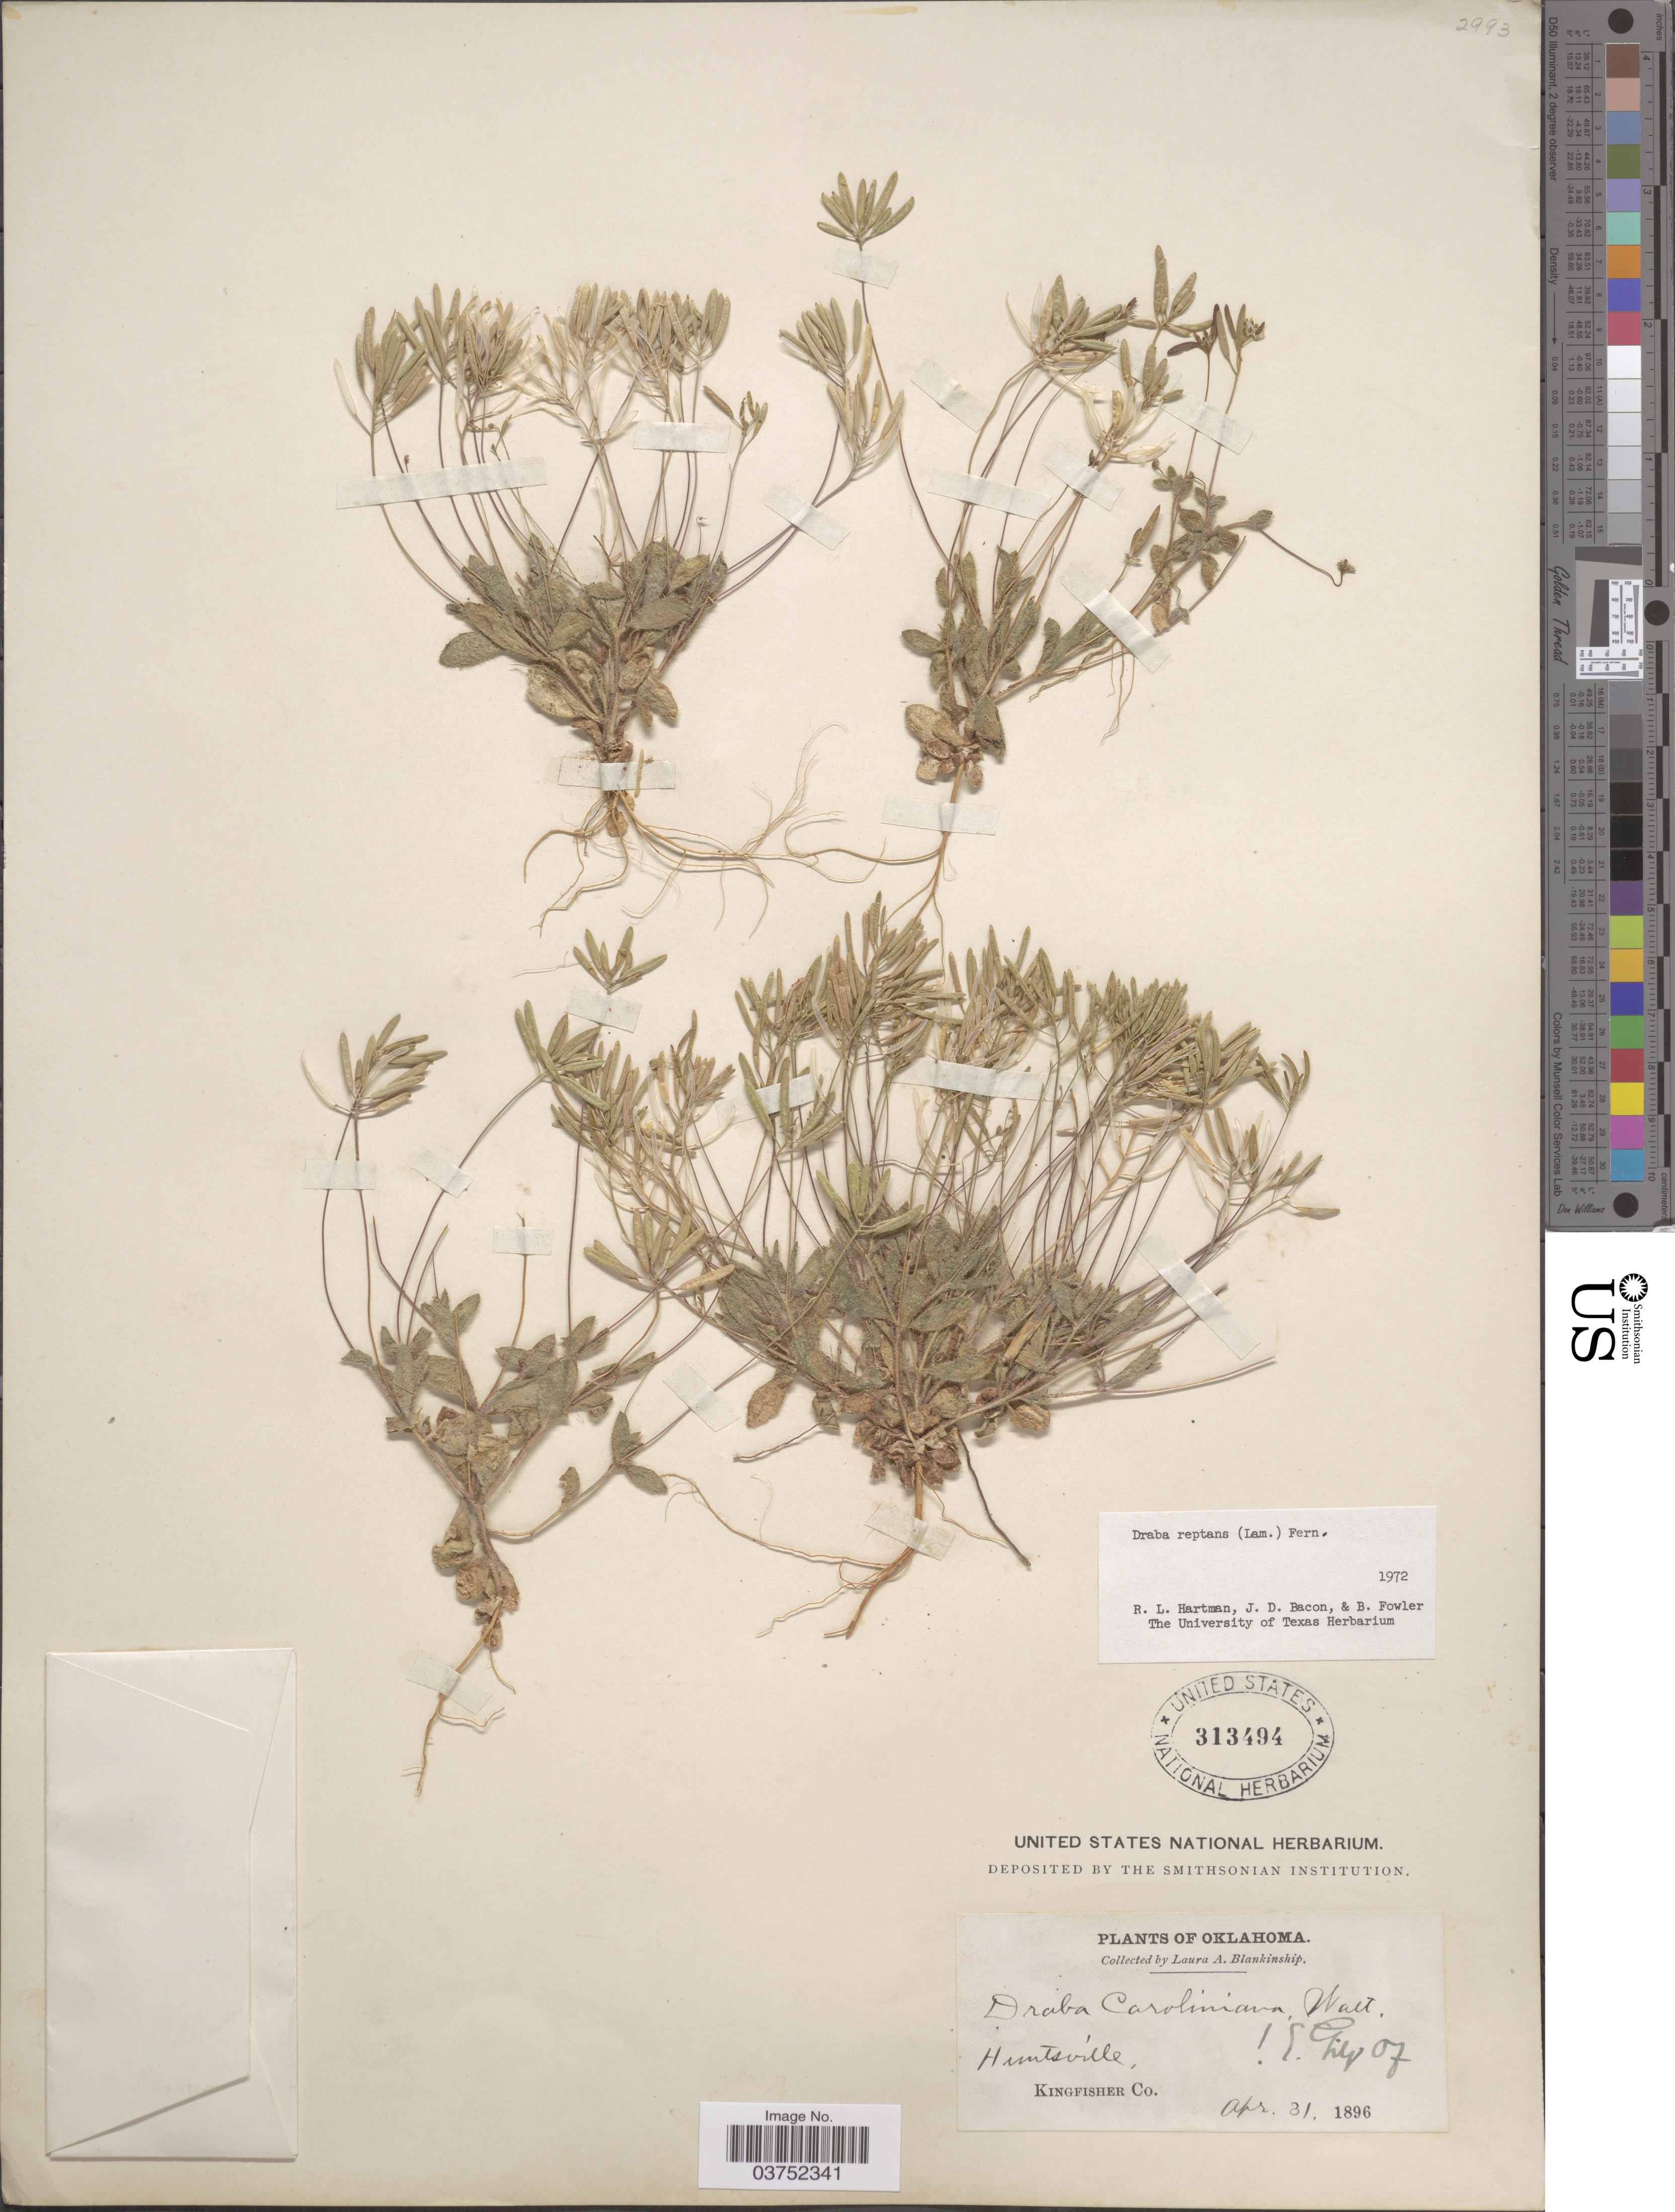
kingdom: Plantae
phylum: Tracheophyta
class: Magnoliopsida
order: Brassicales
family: Brassicaceae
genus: Draba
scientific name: Draba reptans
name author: (Lam.) Fernald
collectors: L. A. Blankinship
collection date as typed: Transcribed d/m/y: 31/4/1896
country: United States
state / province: Oklahoma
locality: Huntsville, Kingfisher Co.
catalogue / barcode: US 313494